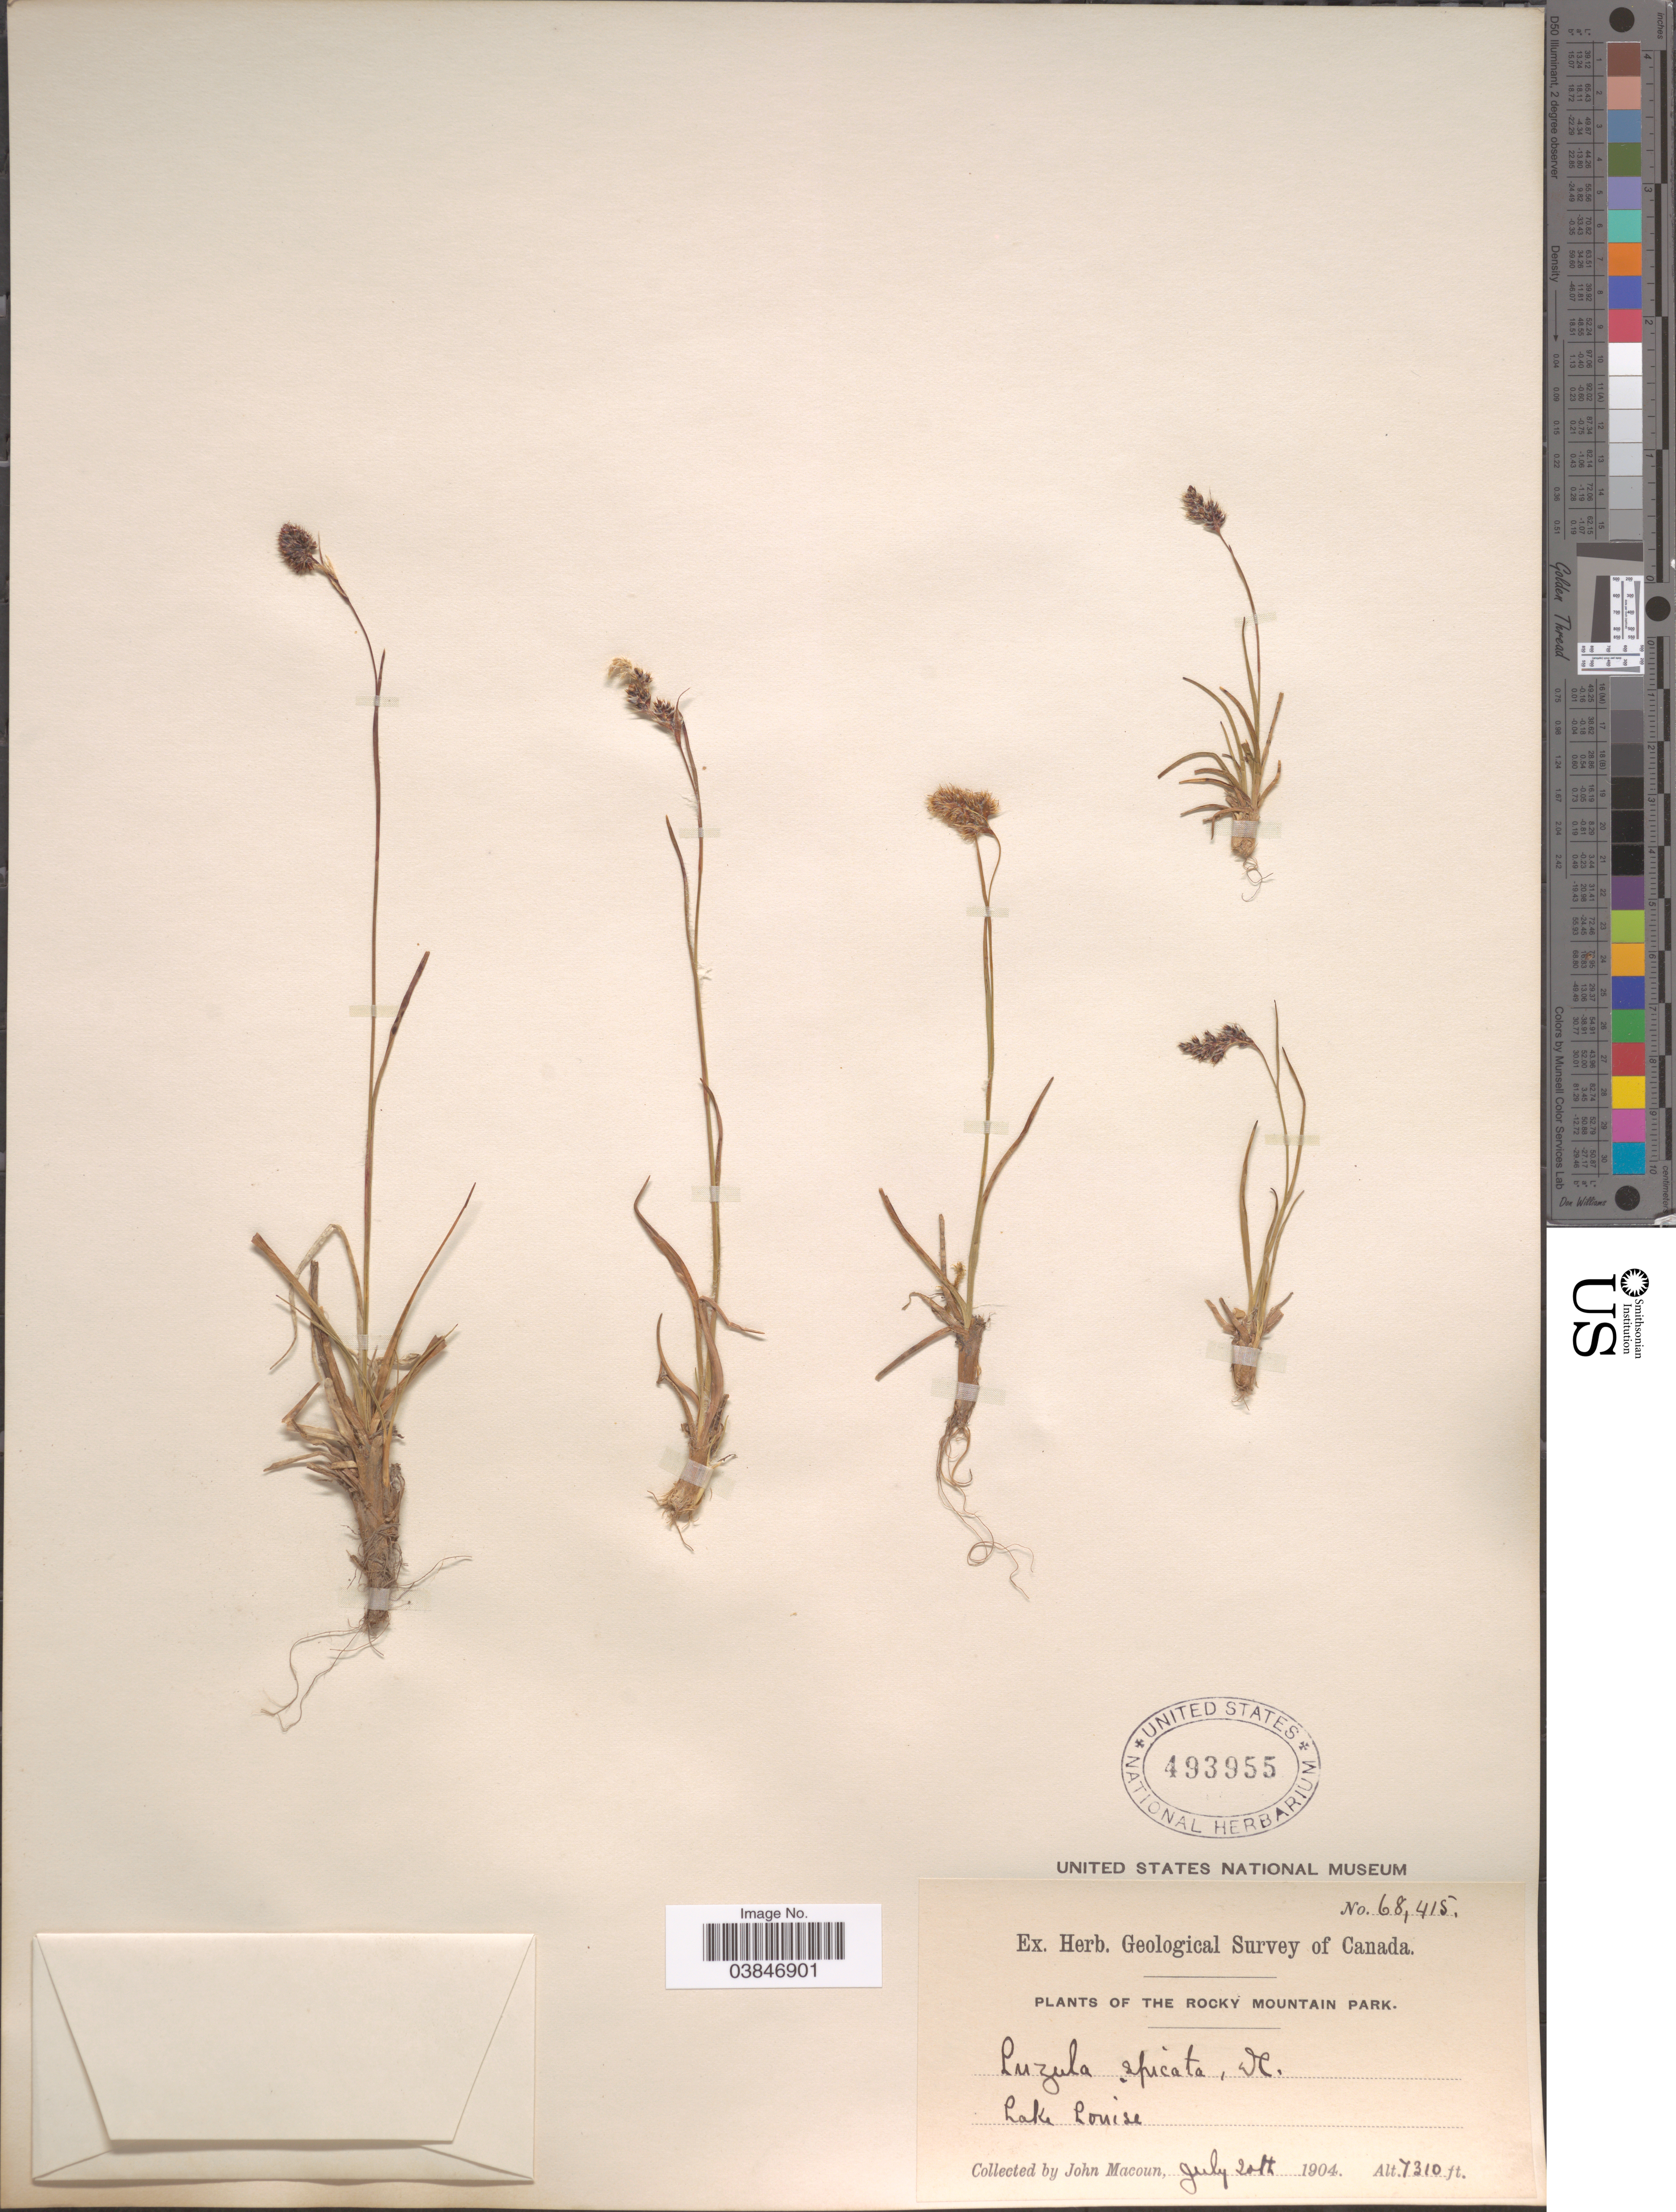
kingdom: Plantae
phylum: Tracheophyta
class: Liliopsida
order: Poales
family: Juncaceae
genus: Luzula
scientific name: Luzula spicata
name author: (L.) DC.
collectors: J. Macoun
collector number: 68415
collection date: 1904-07-20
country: Canada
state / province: Alberta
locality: The Rocky Mountain Park. Lake Louise.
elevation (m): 2228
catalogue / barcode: US 493955